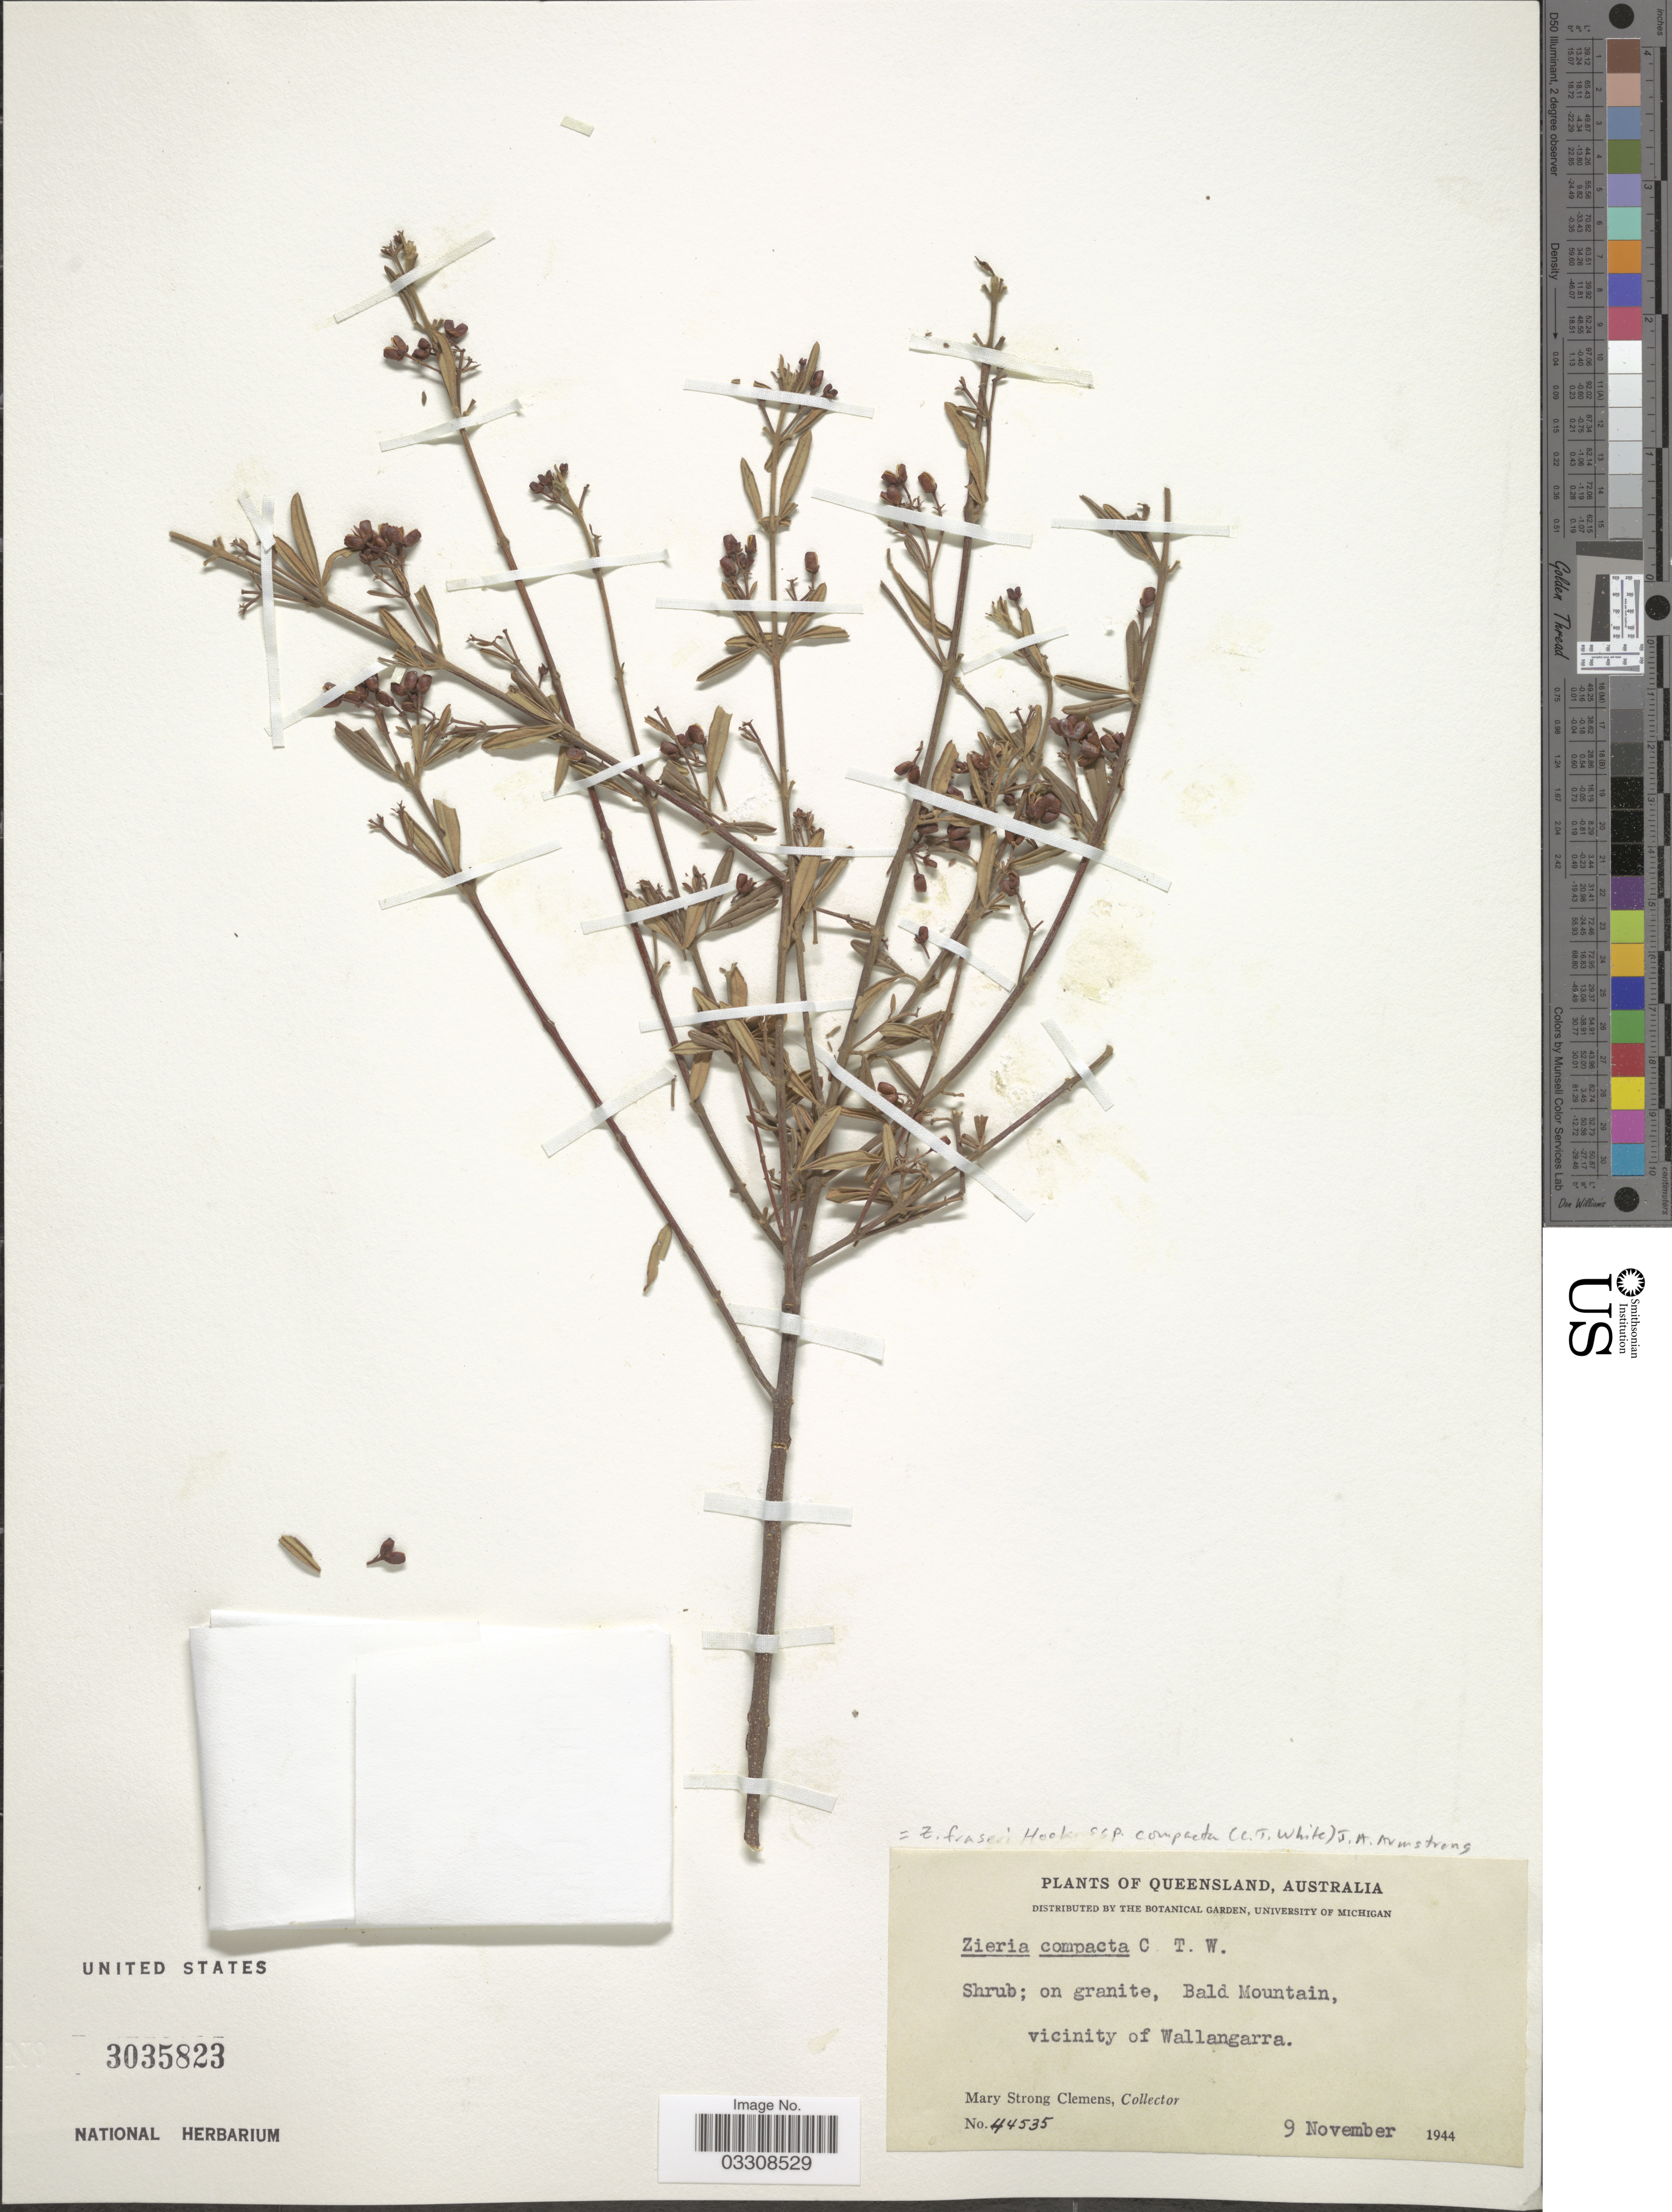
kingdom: Plantae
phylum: Tracheophyta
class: Magnoliopsida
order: Sapindales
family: Rutaceae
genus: Zieria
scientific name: Zieria fraseri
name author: Hook.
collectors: M. S. Clemens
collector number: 44535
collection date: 1944-11-09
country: Australia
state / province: Queensland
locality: Bald Mountain, vicinity of Wallangarra.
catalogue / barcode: US 3035823